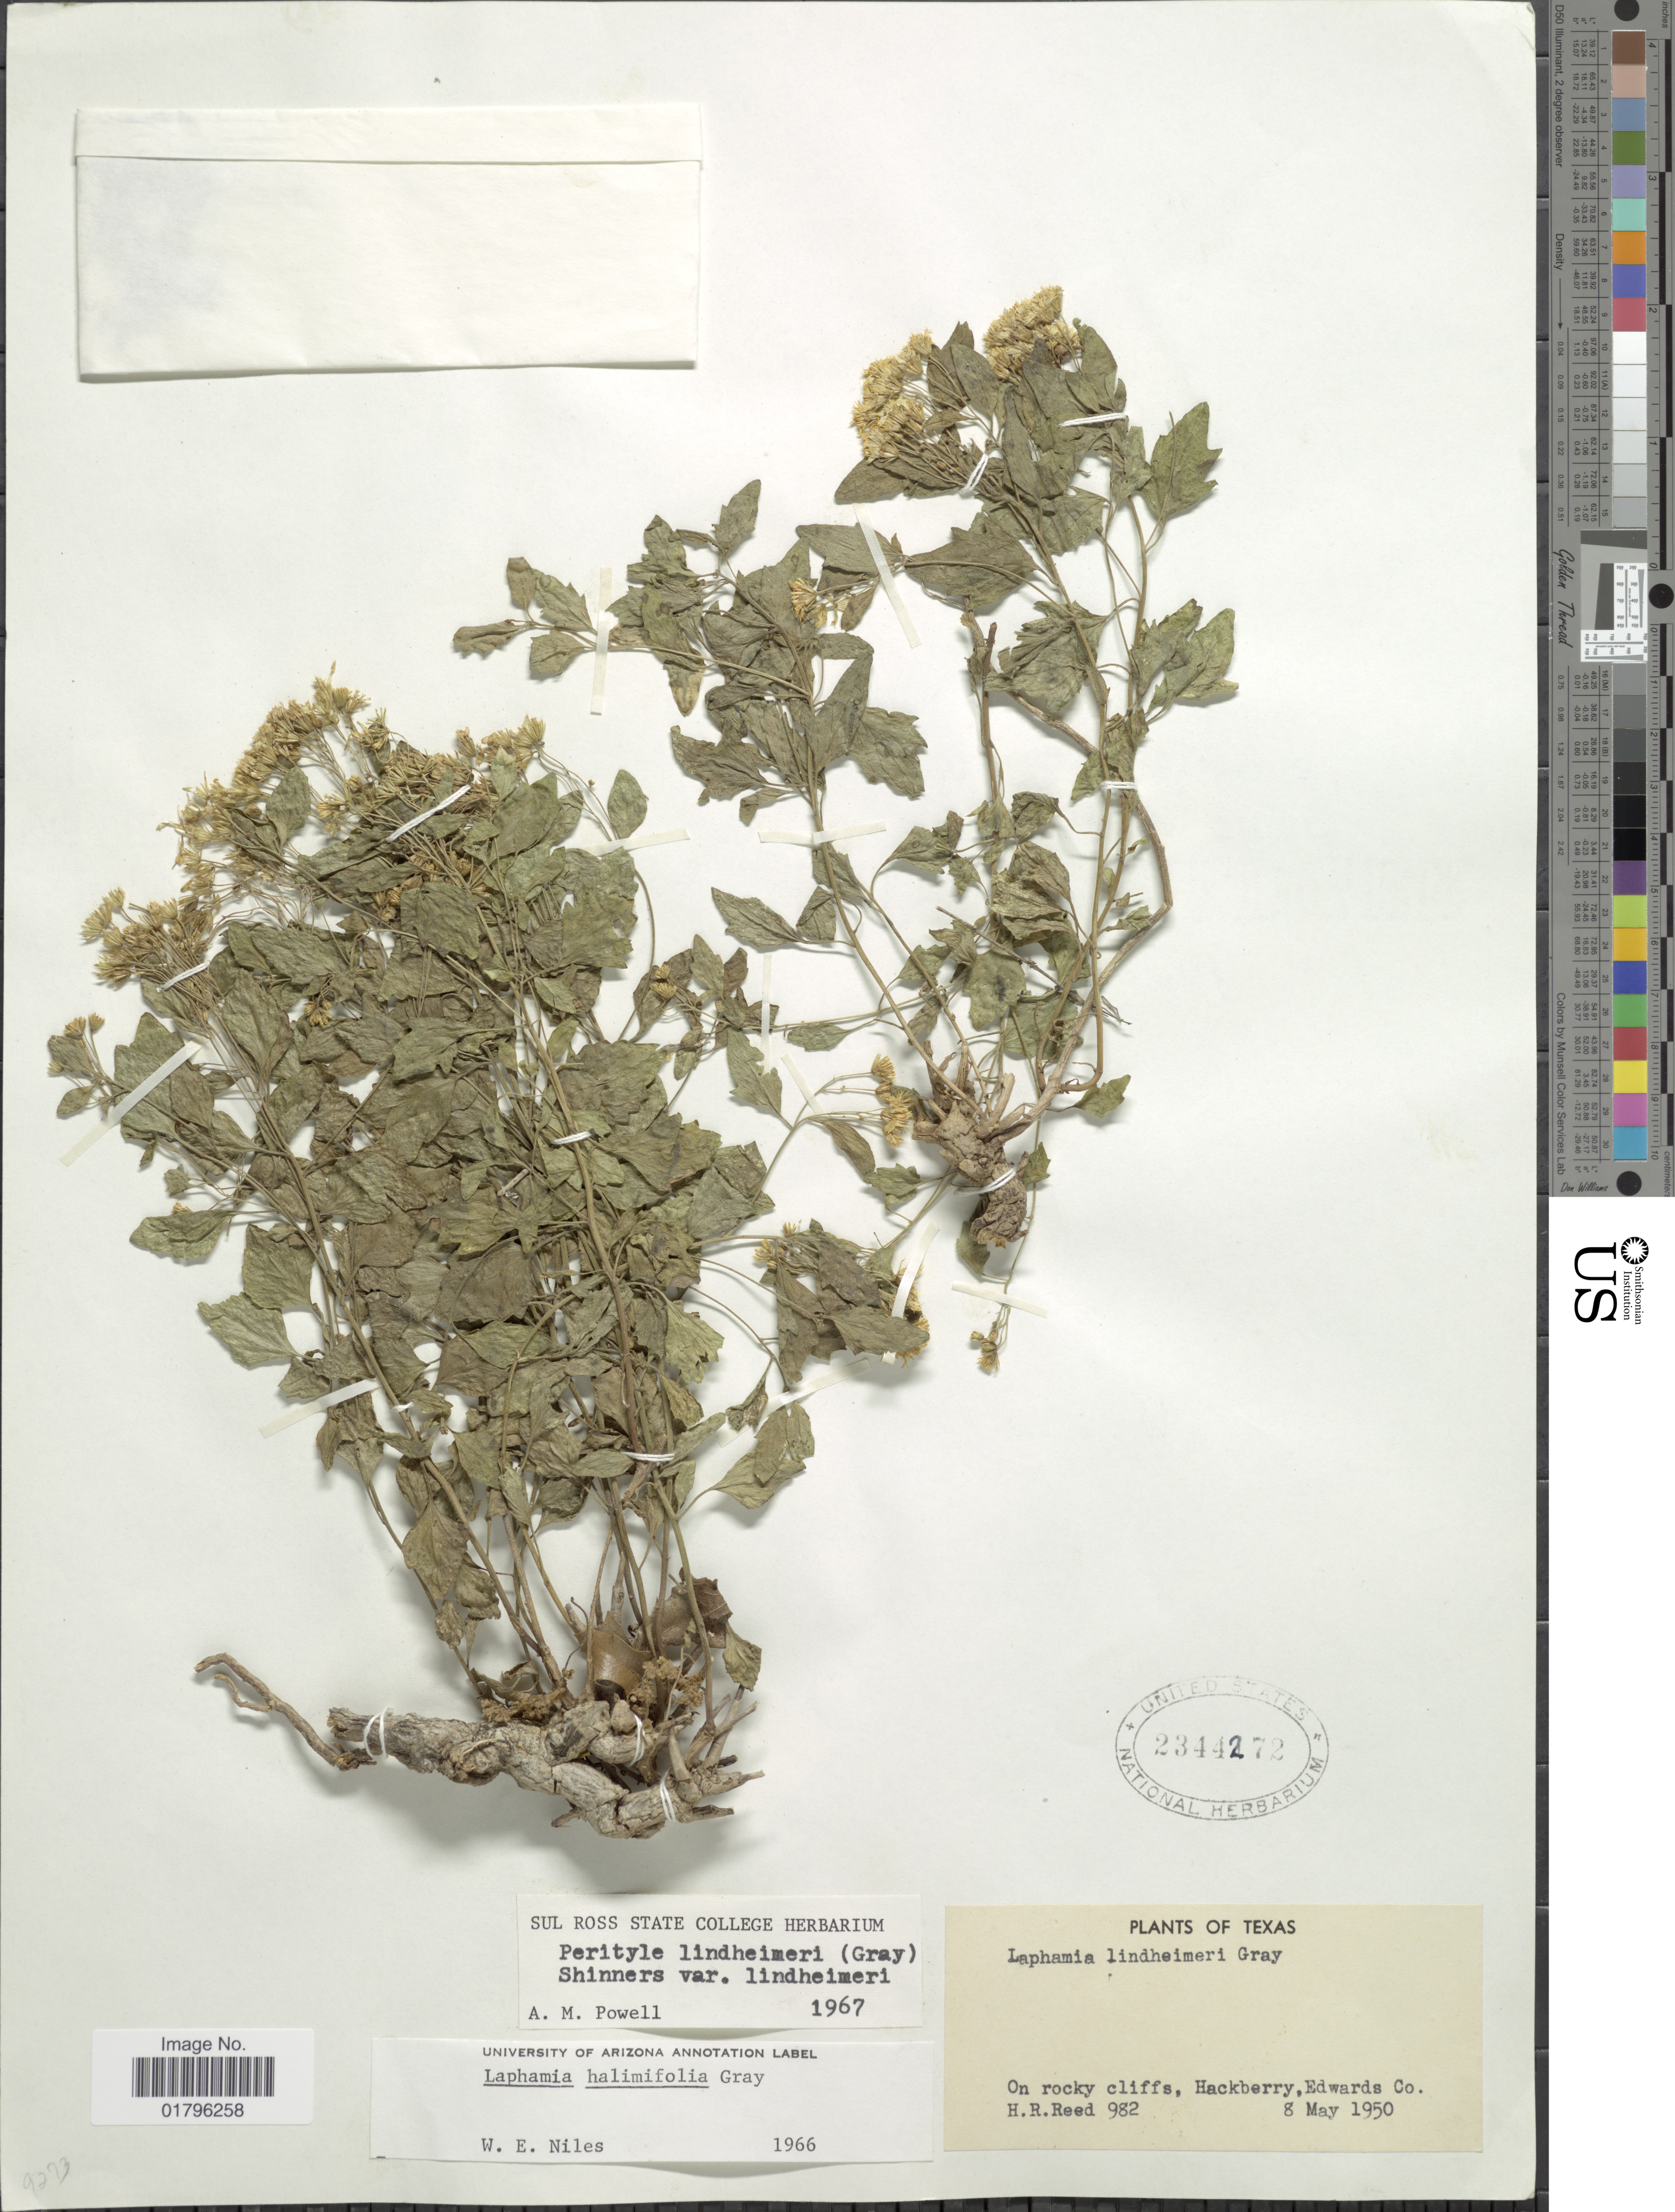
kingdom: Plantae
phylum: Tracheophyta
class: Magnoliopsida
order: Asterales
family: Asteraceae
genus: Perityle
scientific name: Perityle lindheimeri var. lindheimeri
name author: (A. Gray) Shinners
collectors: H. Reed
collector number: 982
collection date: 1950-05-08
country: United States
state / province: Texas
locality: On rocky cliffs, Hackberry, Edwards Co.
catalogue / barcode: US 2344272